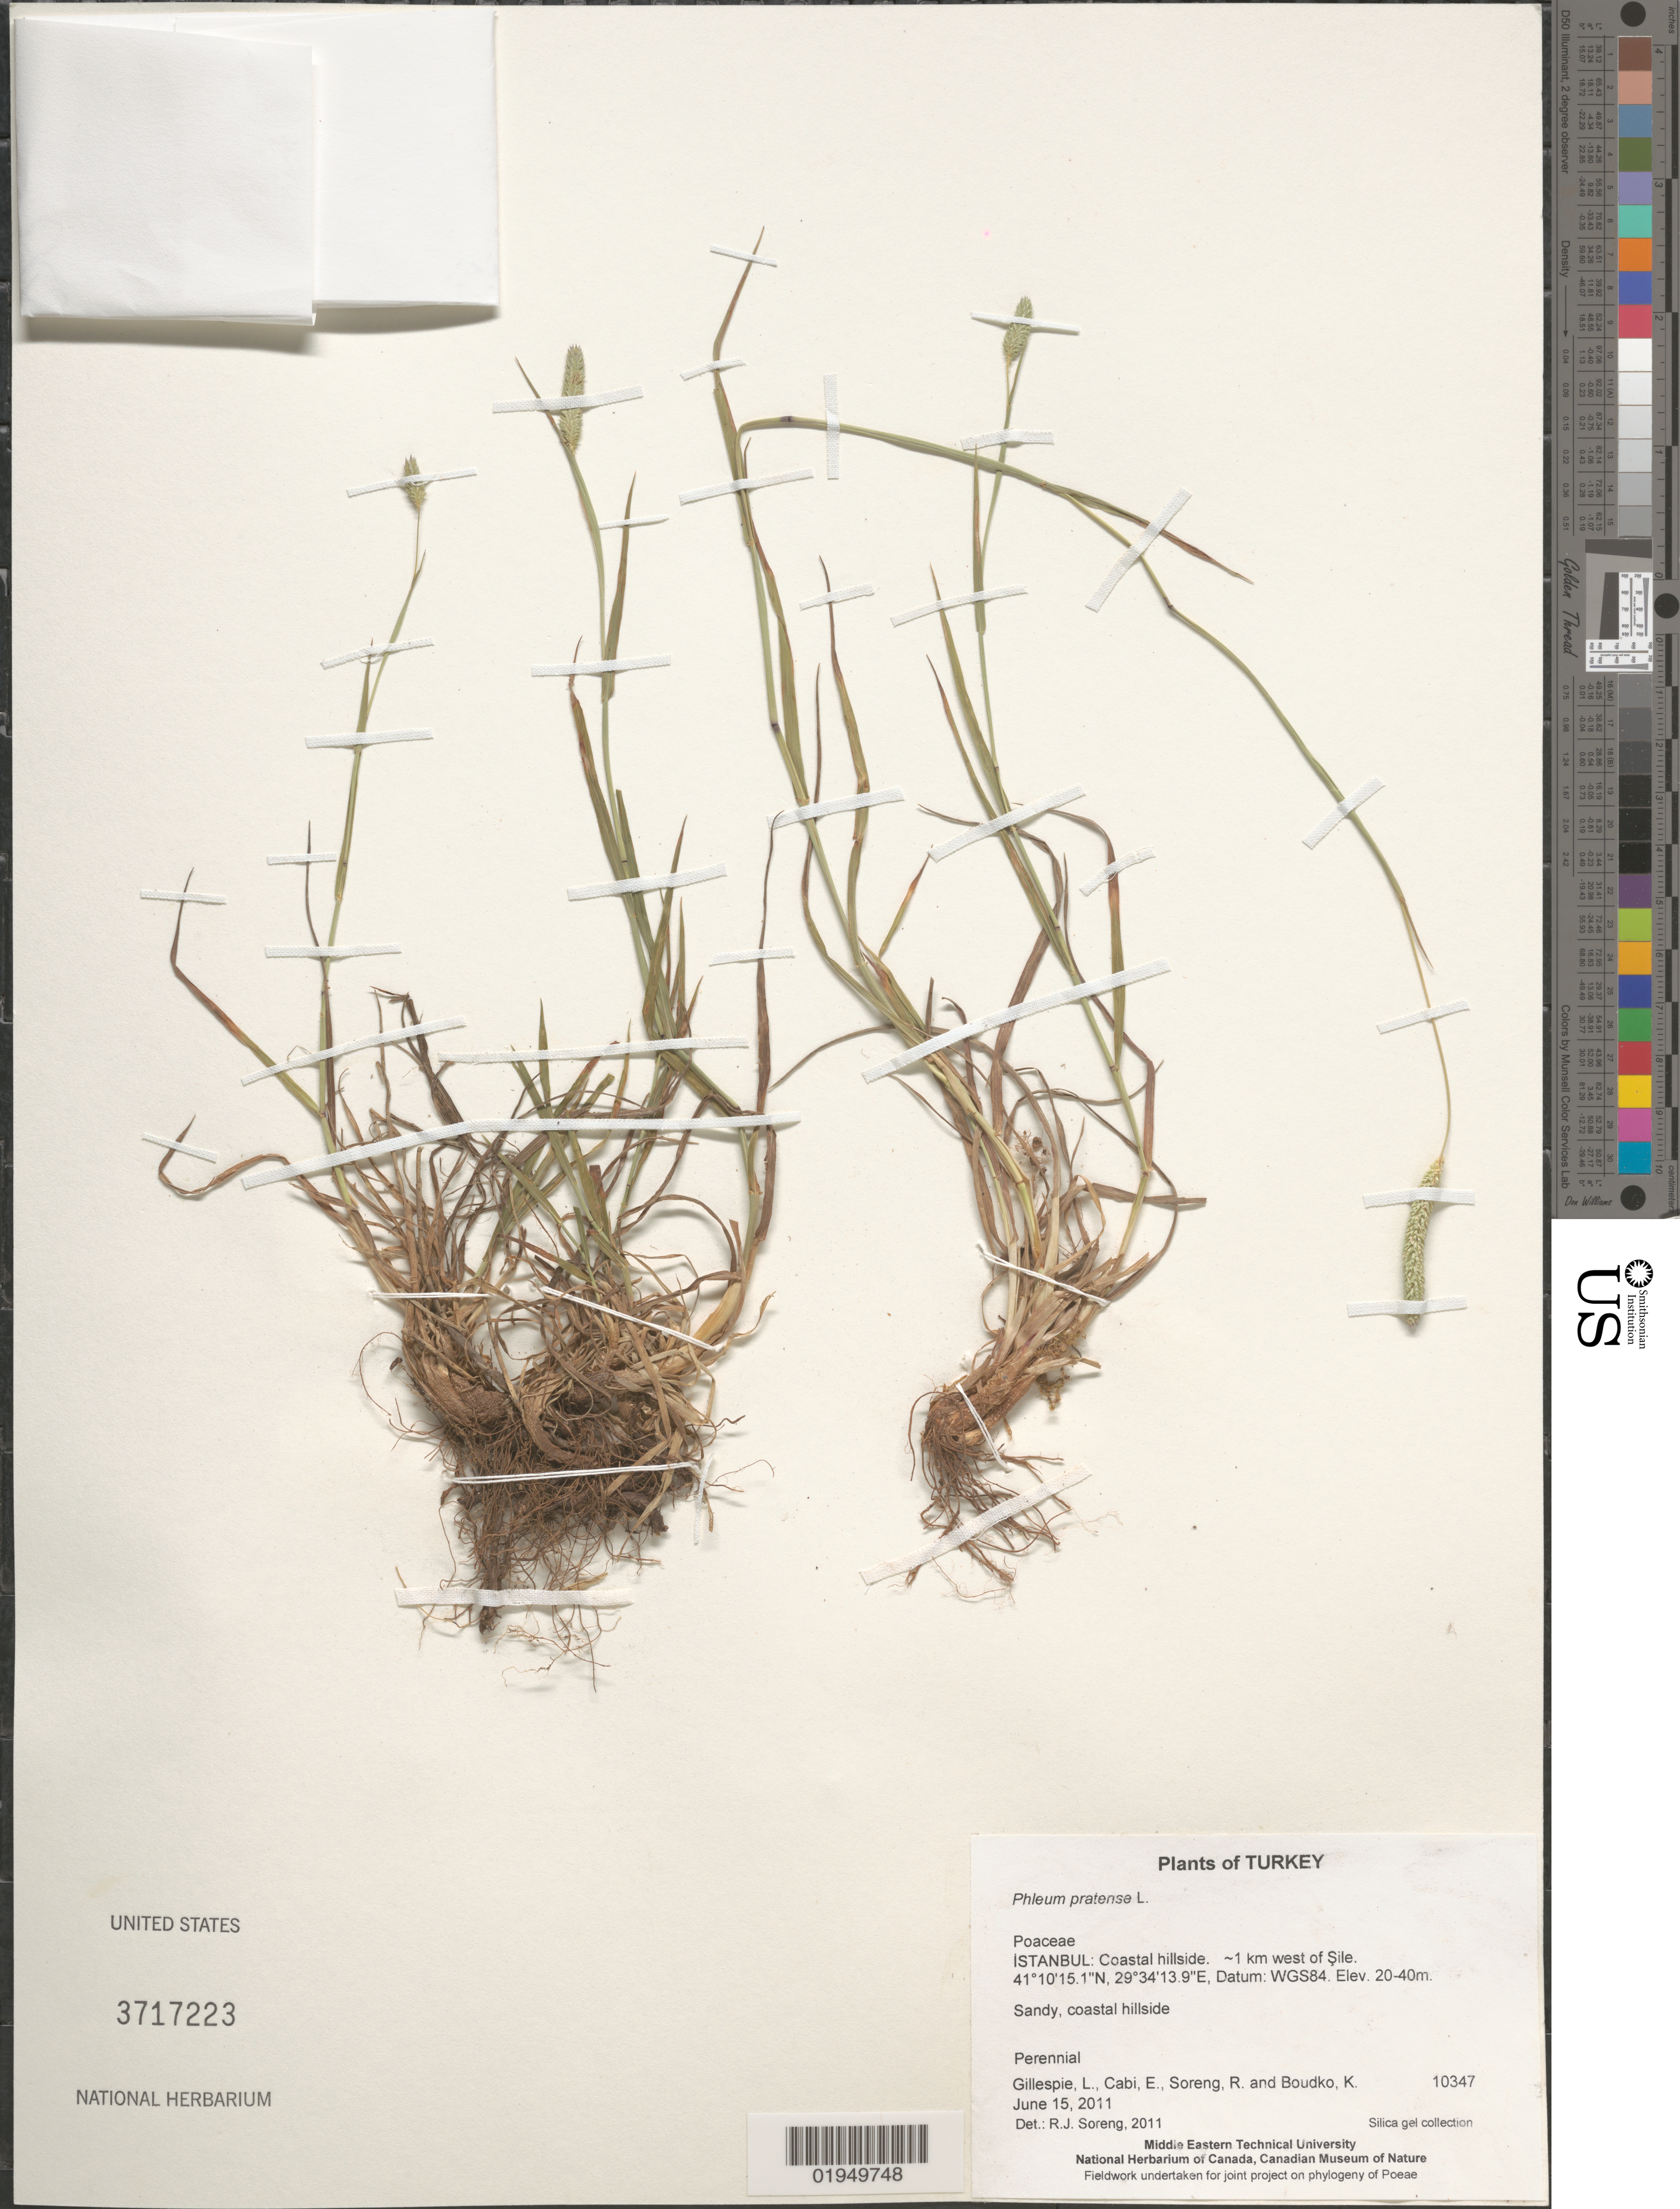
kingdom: Plantae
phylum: Tracheophyta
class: Liliopsida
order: Poales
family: Poaceae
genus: Phleum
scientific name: Phleum pratense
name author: L.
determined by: Soreng, Robert J., Research Associate (BOT), Smithsonian Institution - National Museum of Natural History (UNITED STATES)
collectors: L. J. Gillespie, E. Cabi, R. J. Soreng & K. Boudko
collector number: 10347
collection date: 2011-06-15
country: Turkey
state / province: Istanbul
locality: Coastal hillside. ~1 km west of Sile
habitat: Sandy, coastal hillside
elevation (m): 20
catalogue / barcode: US 3717223